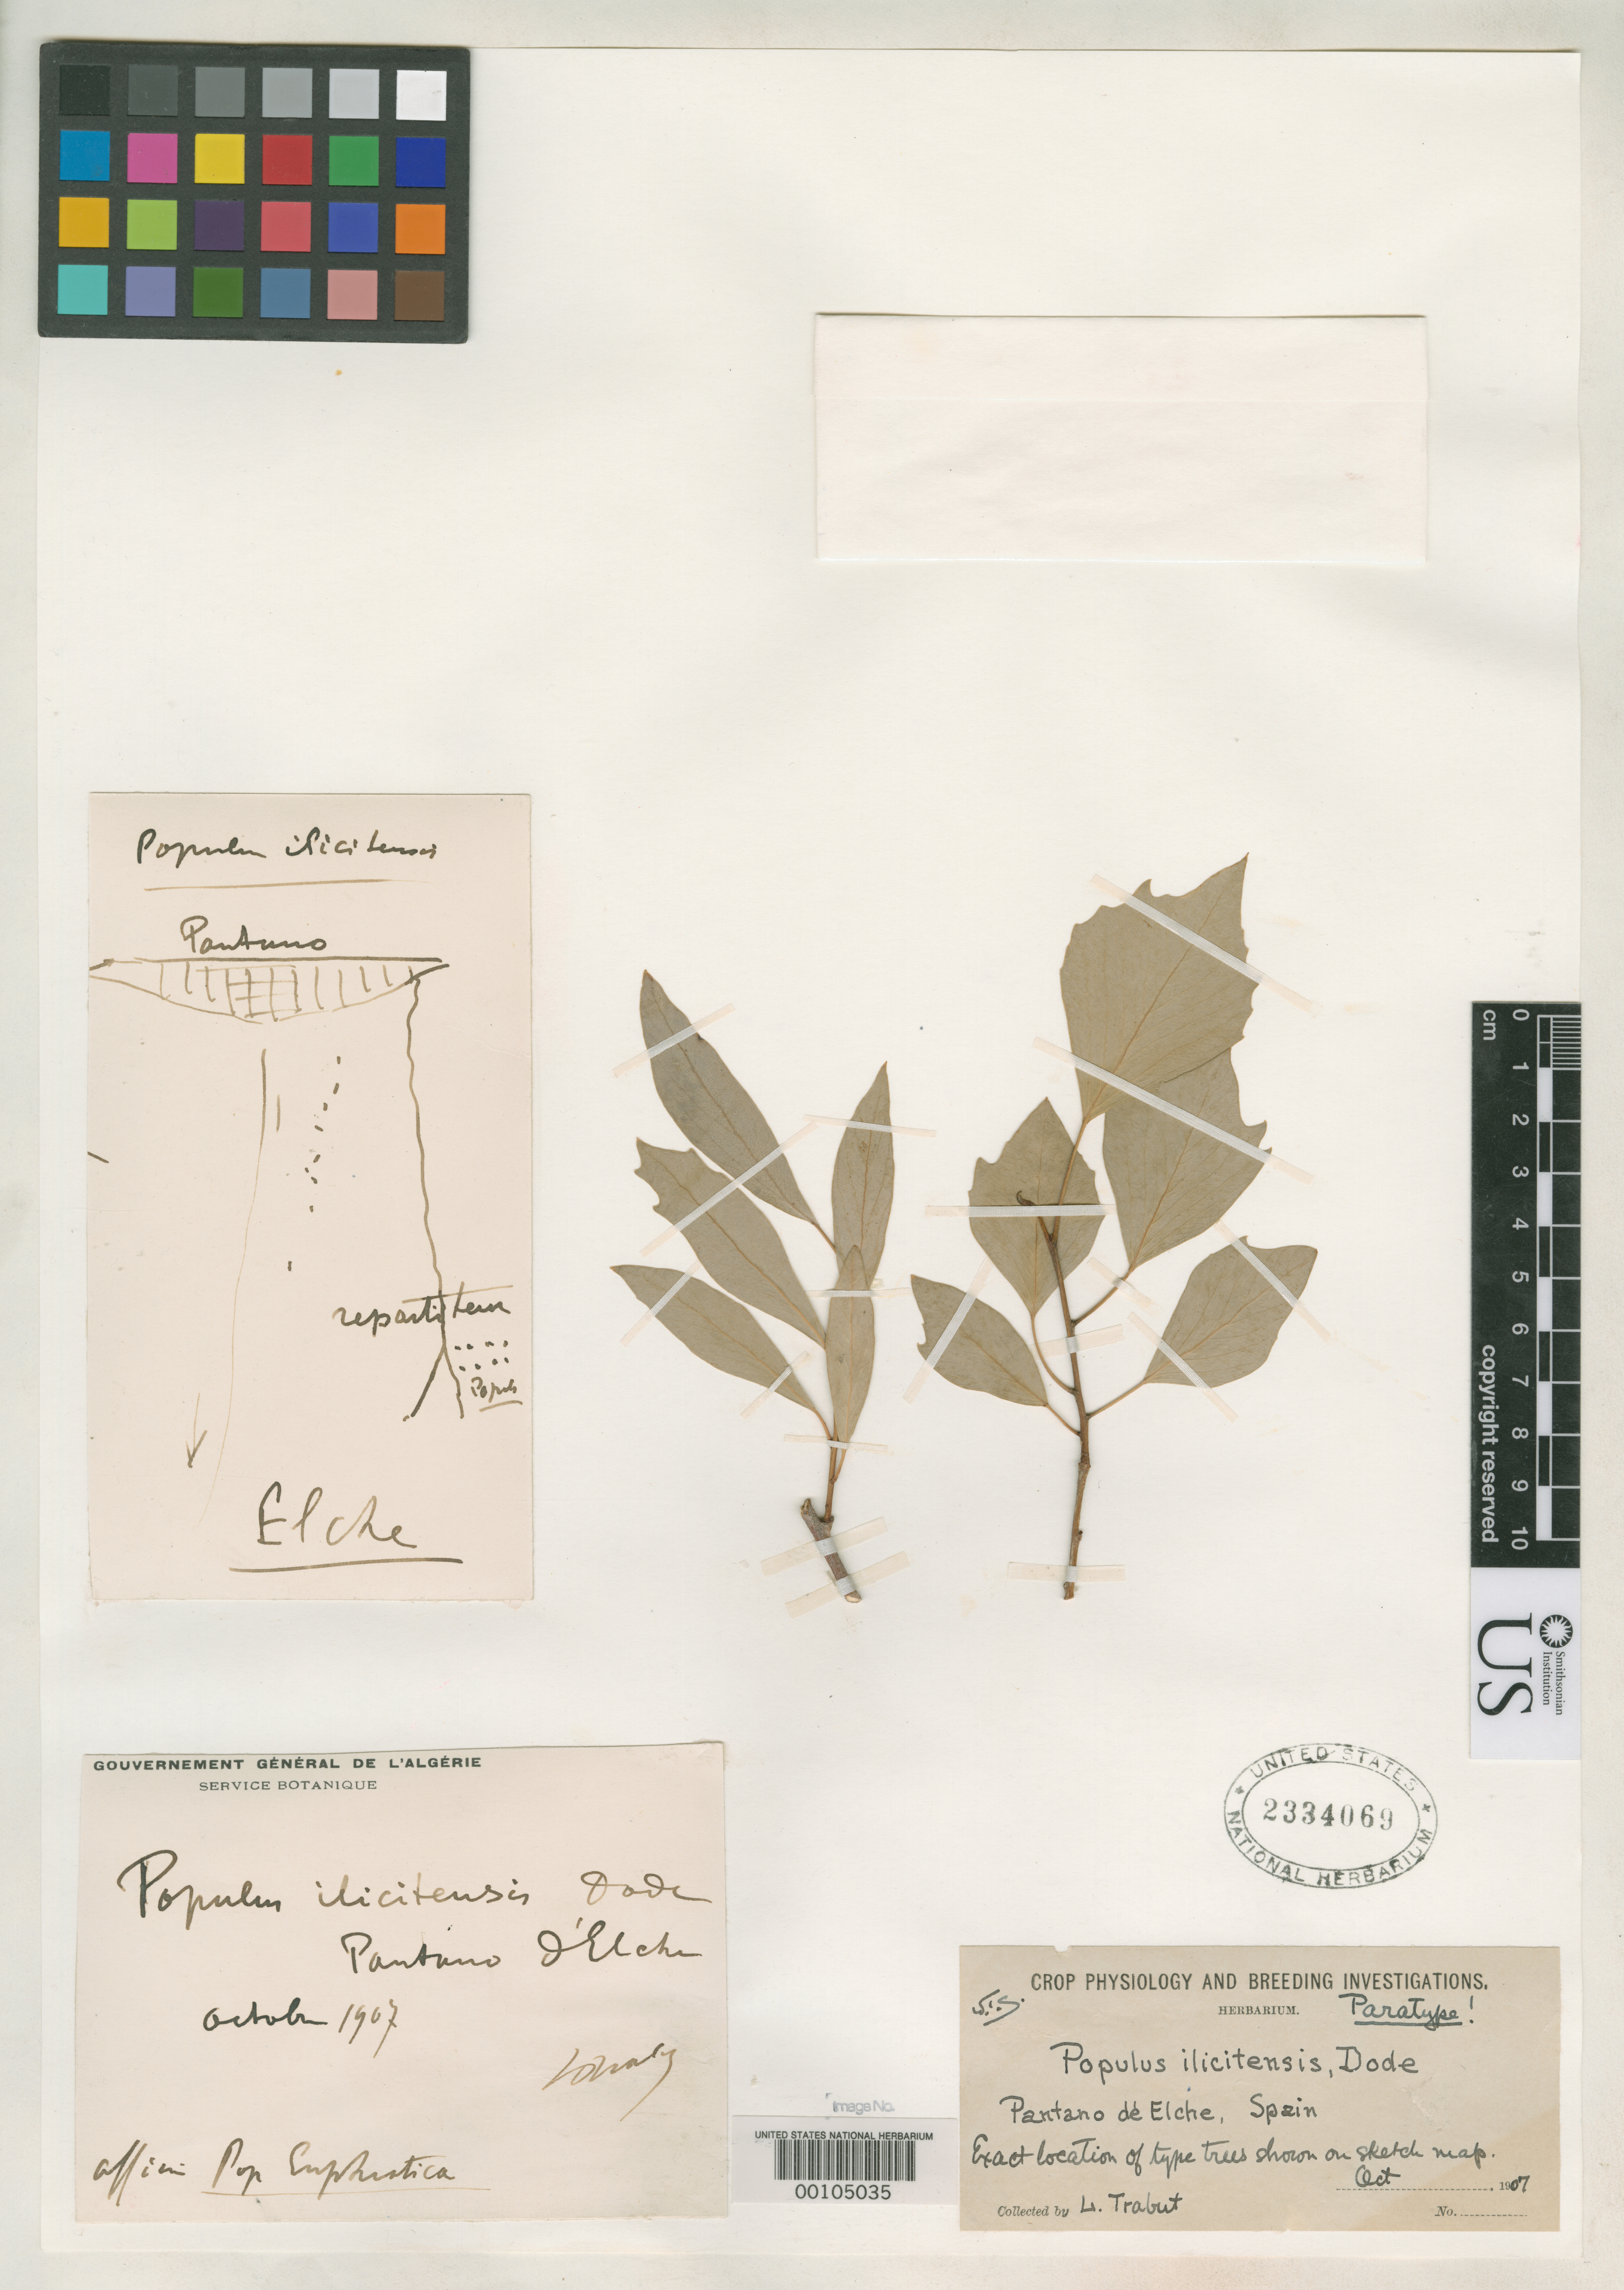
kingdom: Plantae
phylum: Tracheophyta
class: Magnoliopsida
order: Malpighiales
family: Salicaceae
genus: Populus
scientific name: Populus illicitana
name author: Dode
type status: Isotype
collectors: L. Trabut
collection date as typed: Oct 1907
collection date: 1907-10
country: Spain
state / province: Catalunya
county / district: Tarragona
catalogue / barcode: US 2334069